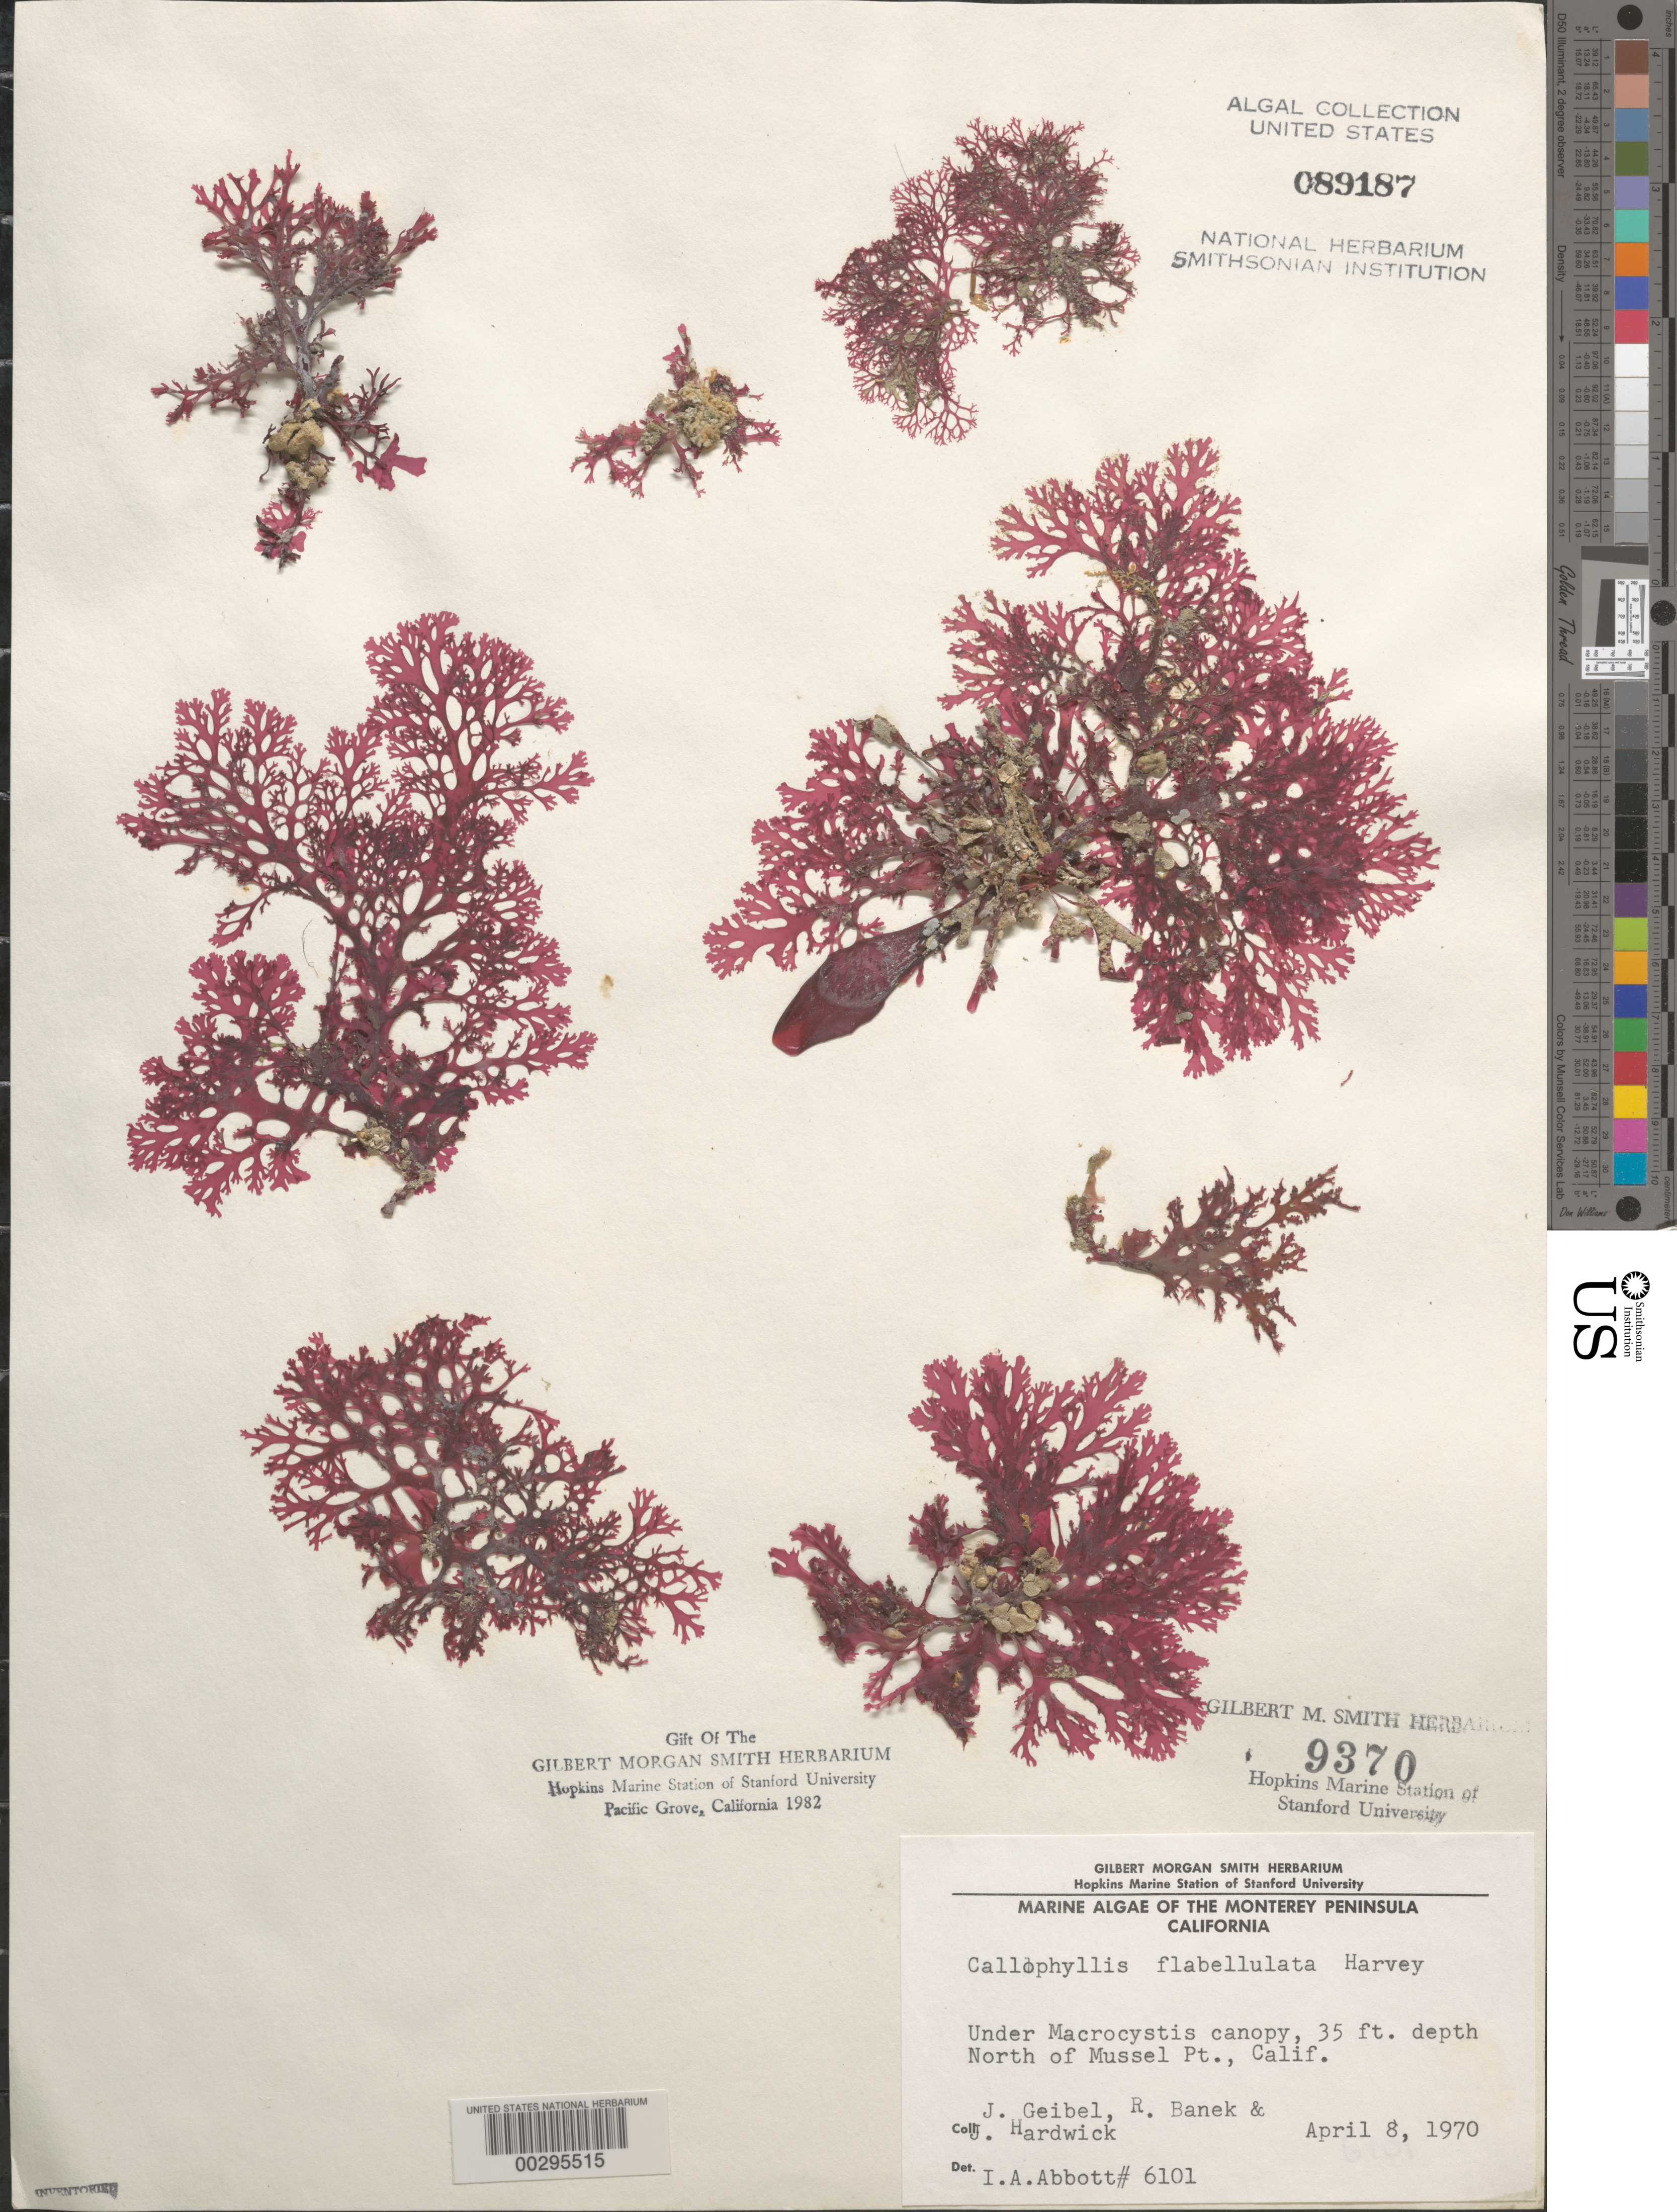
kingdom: Plantae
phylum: Rhodophyta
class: Florideophyceae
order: Gigartinales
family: Kallymeniaceae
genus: Callophyllis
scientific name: Callophyllis flabellulata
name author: Harv.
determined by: Abbott, Isabella A.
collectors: J. Geibel, R. Banek & J. Hardwick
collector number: IAA 6101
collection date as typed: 08 Apr 1970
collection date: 1970-04-08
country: United States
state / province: California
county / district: Monterey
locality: North of Mussel Point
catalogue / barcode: US 89187